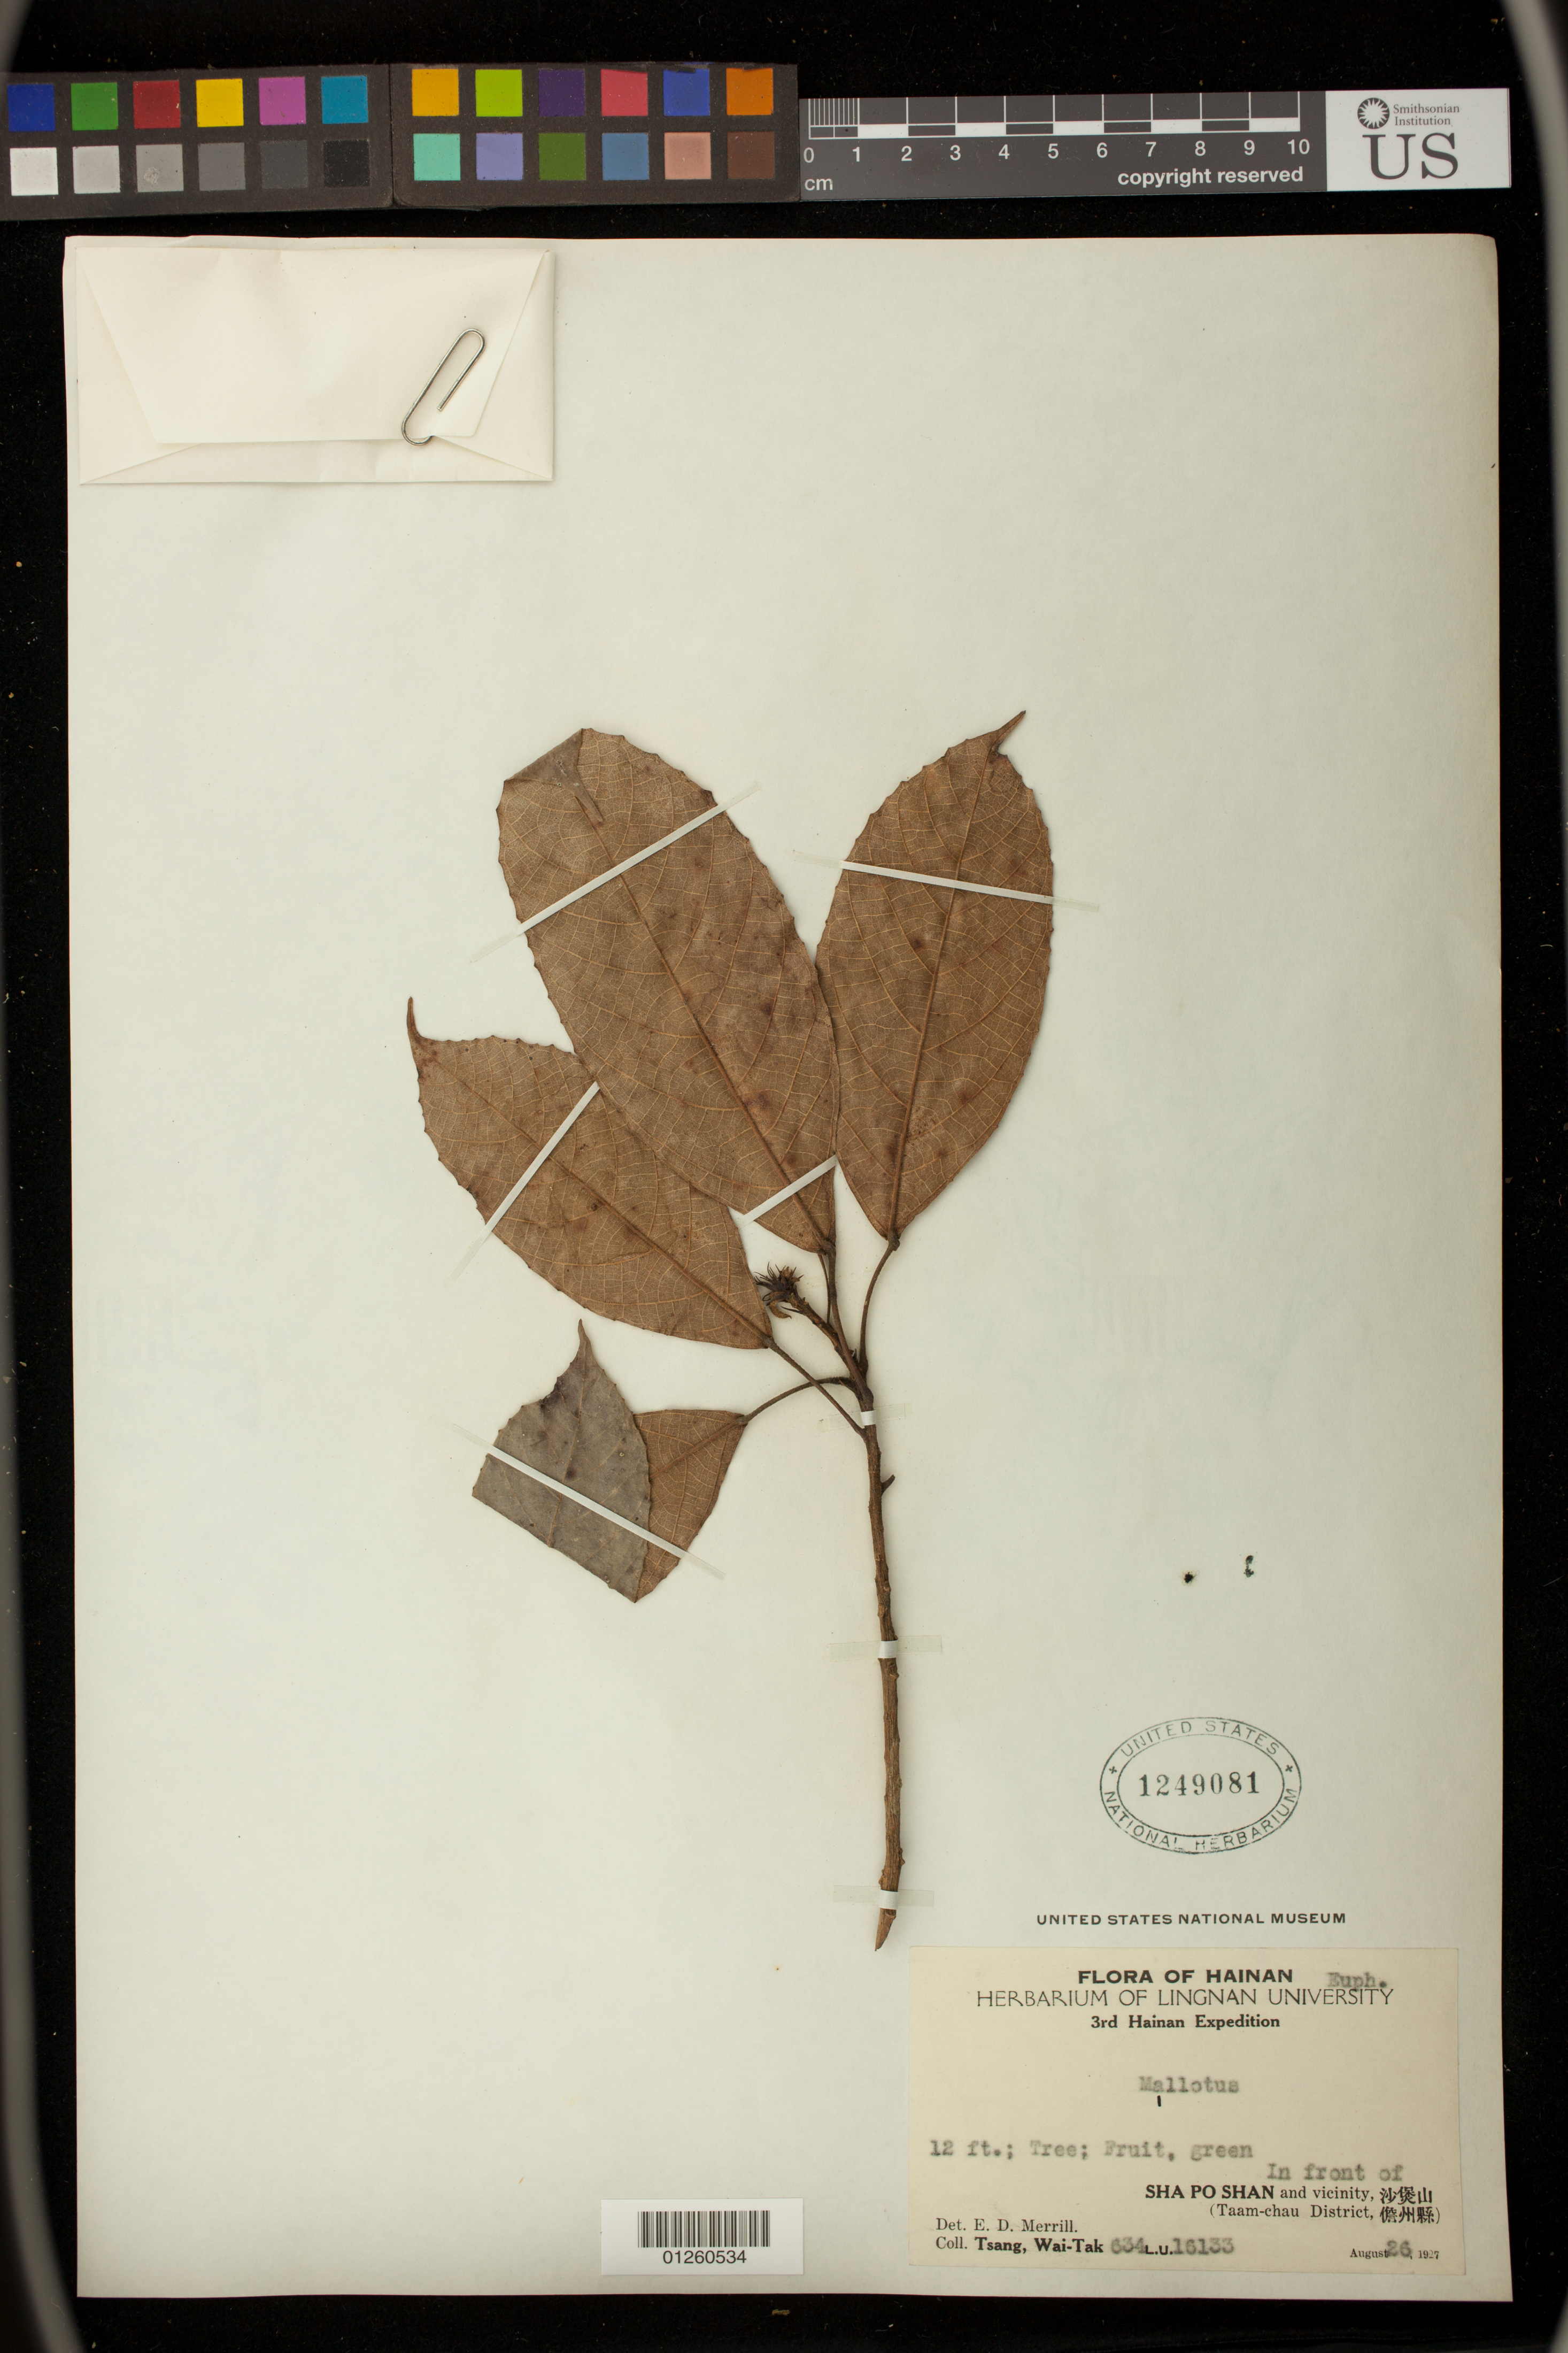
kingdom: Plantae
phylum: Tracheophyta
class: Magnoliopsida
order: Malpighiales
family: Euphorbiaceae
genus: Mallotus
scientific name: Mallotus sp.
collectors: W. T. Tsang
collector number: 634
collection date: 1927-08-26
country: China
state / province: Hainan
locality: In front of Sha Po Shan and vicinity (Taam-chau District)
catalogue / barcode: US 1249081